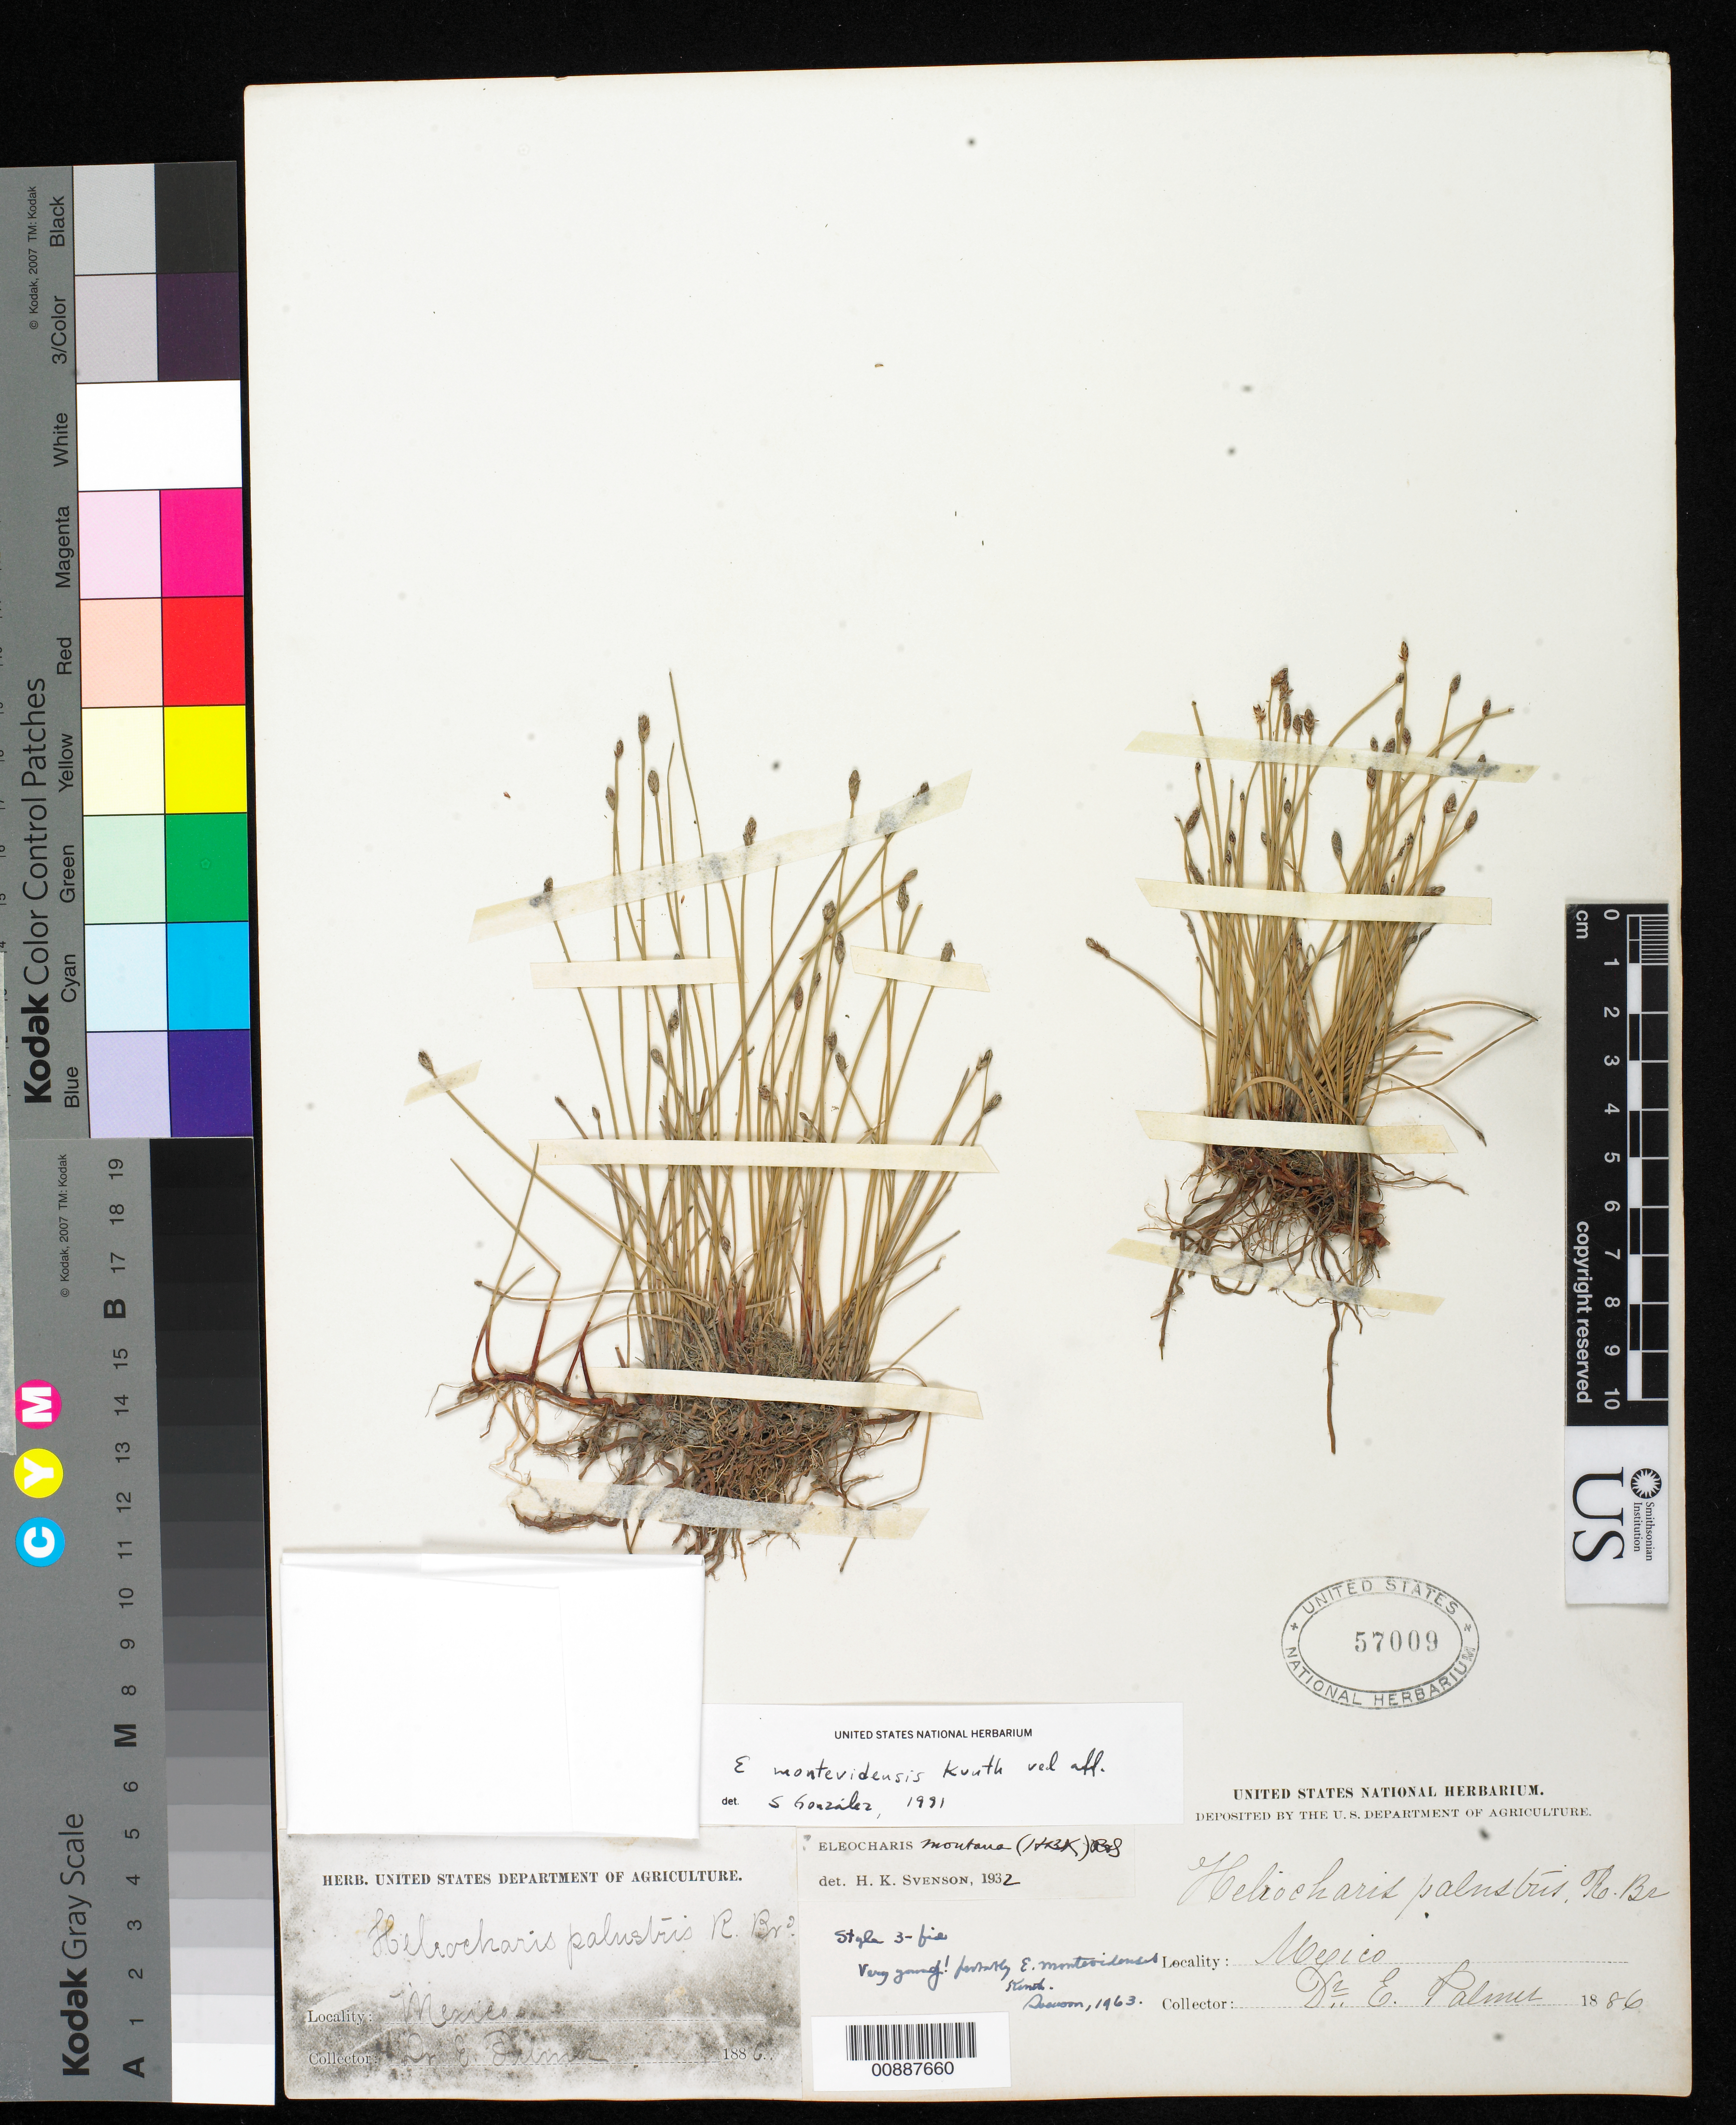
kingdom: Plantae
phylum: Tracheophyta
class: Liliopsida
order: Poales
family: Cyperaceae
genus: Eleocharis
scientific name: Eleocharis montevidensis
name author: Kunth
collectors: E. Palmer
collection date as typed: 1886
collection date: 1886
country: Mexico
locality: Mexico.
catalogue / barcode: US 57009